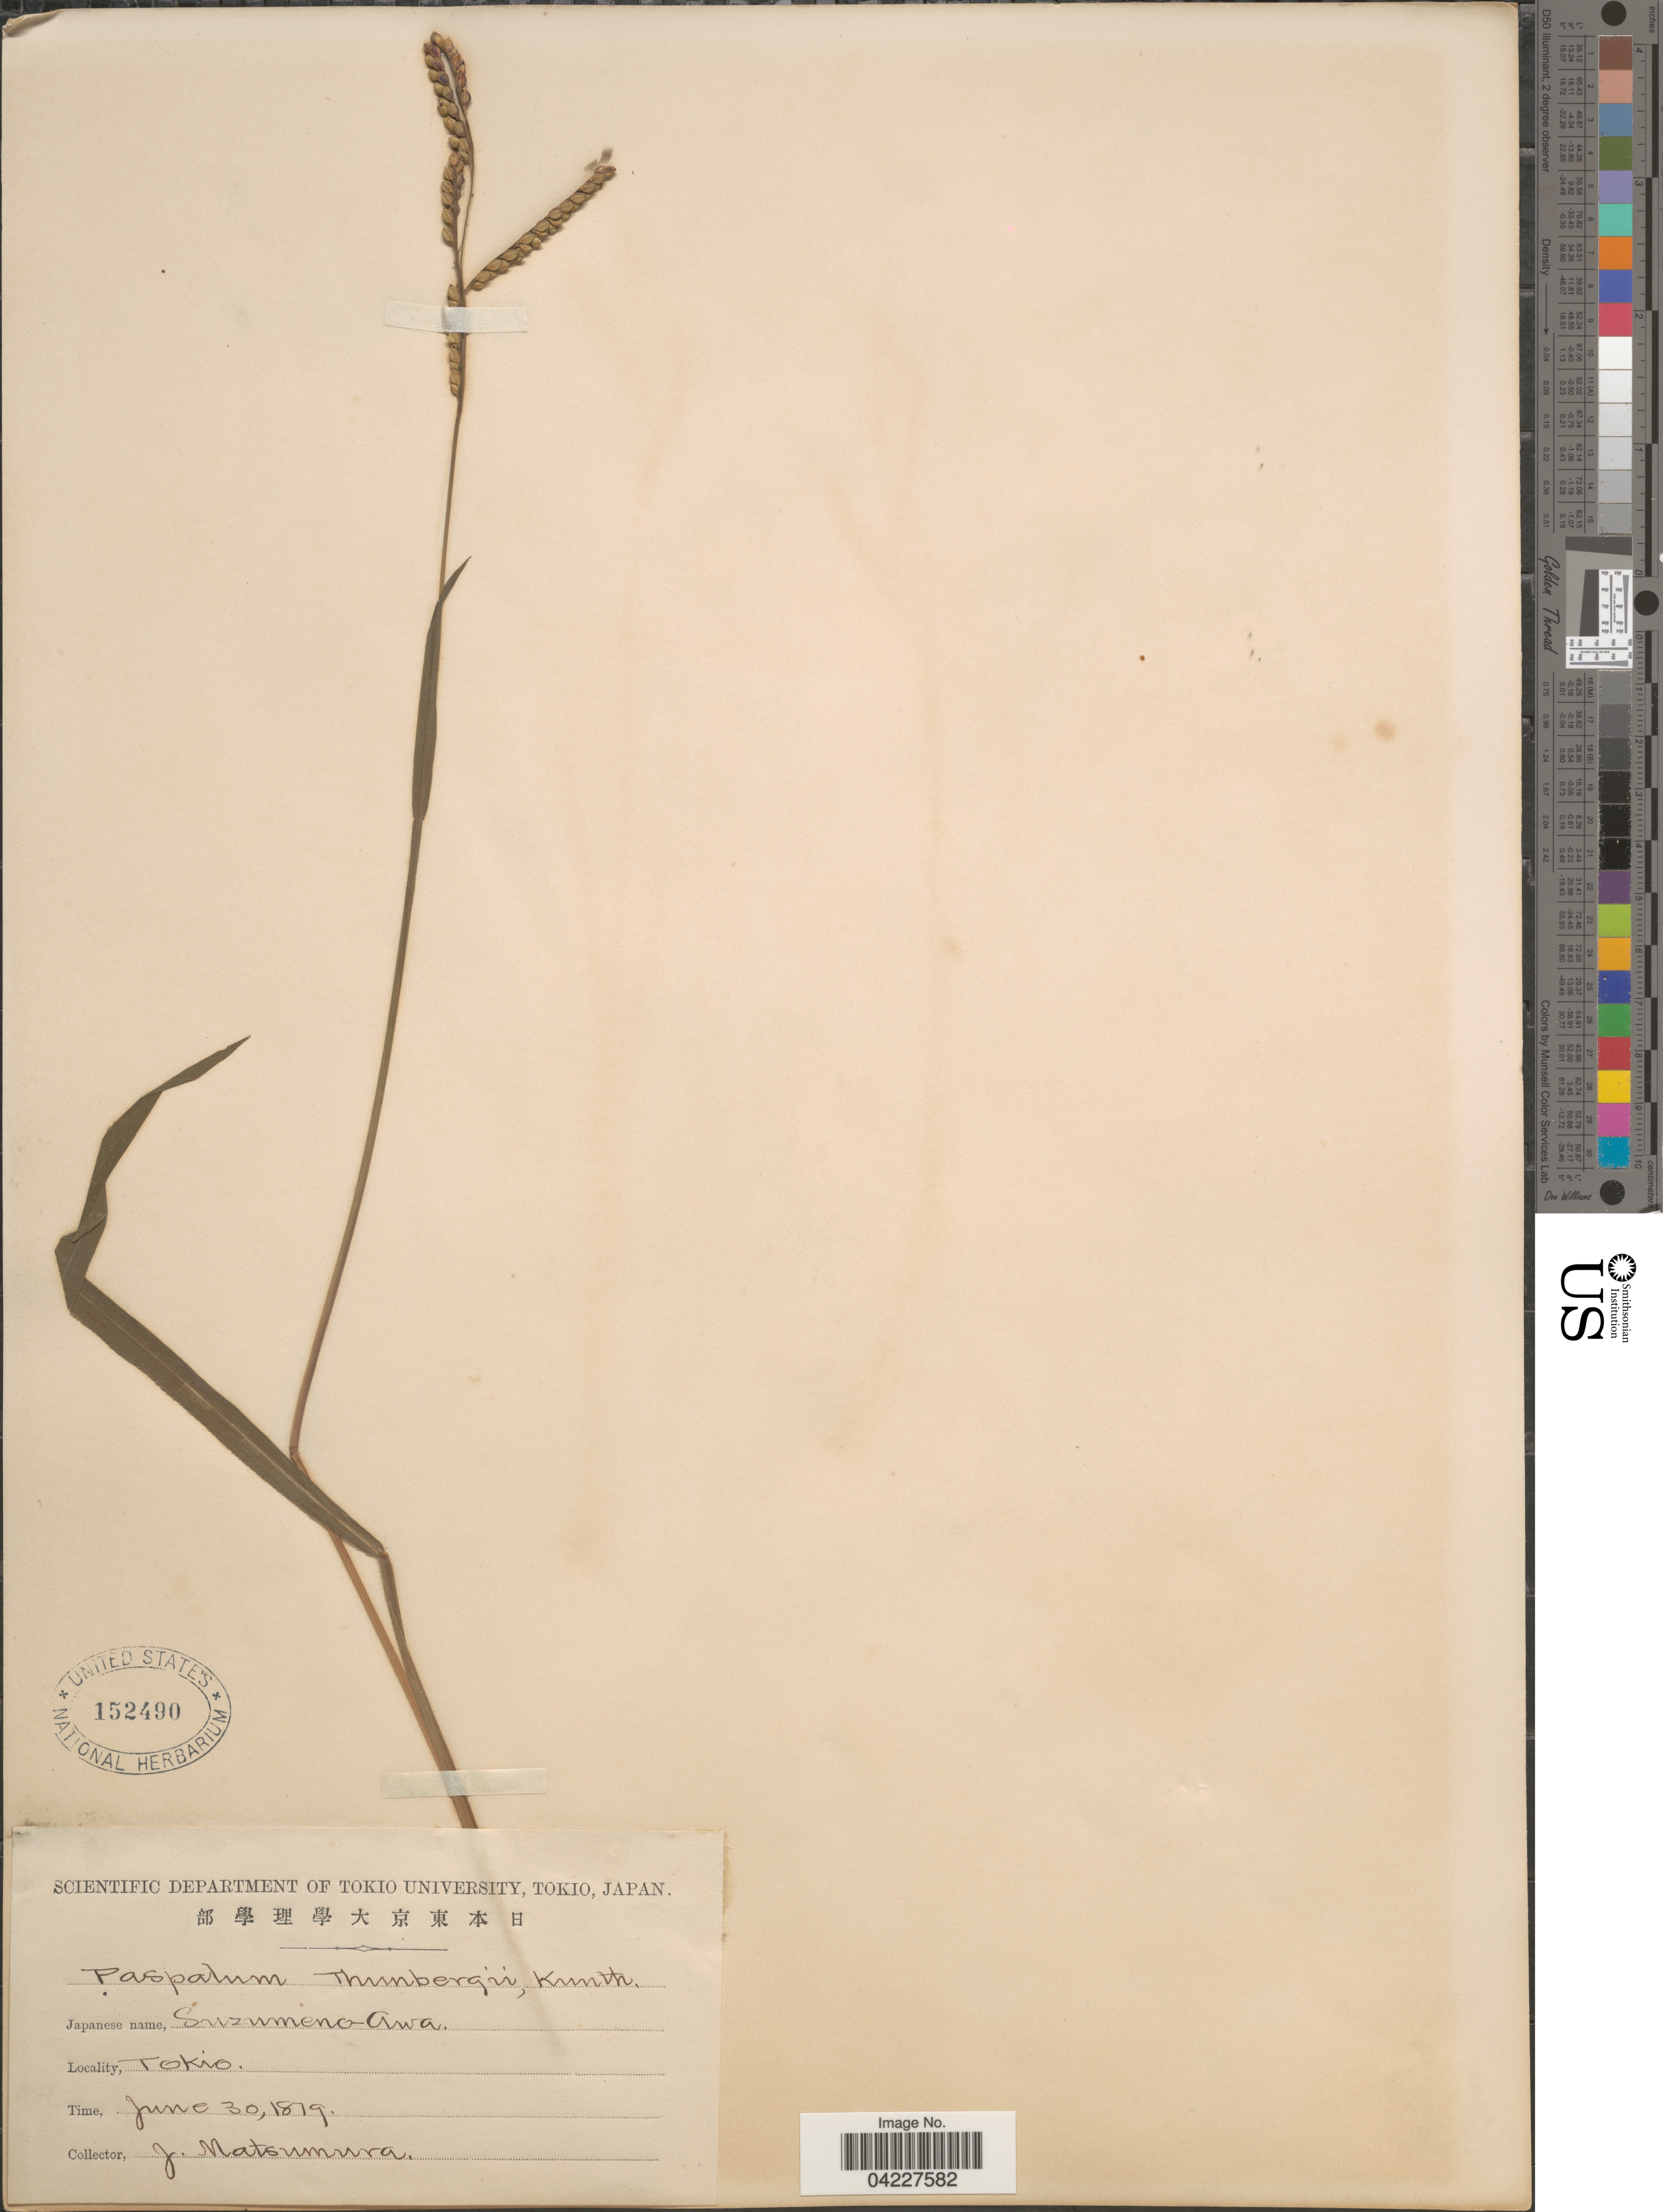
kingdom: Plantae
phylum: Tracheophyta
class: Liliopsida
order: Poales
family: Poaceae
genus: Paspalum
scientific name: Paspalum thunbergii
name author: Kunth ex Steud.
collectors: J. Matsumura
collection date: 1879-06-30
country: Japan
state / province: Tokyo, Federal City of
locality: Tokio.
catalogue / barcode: US 152490